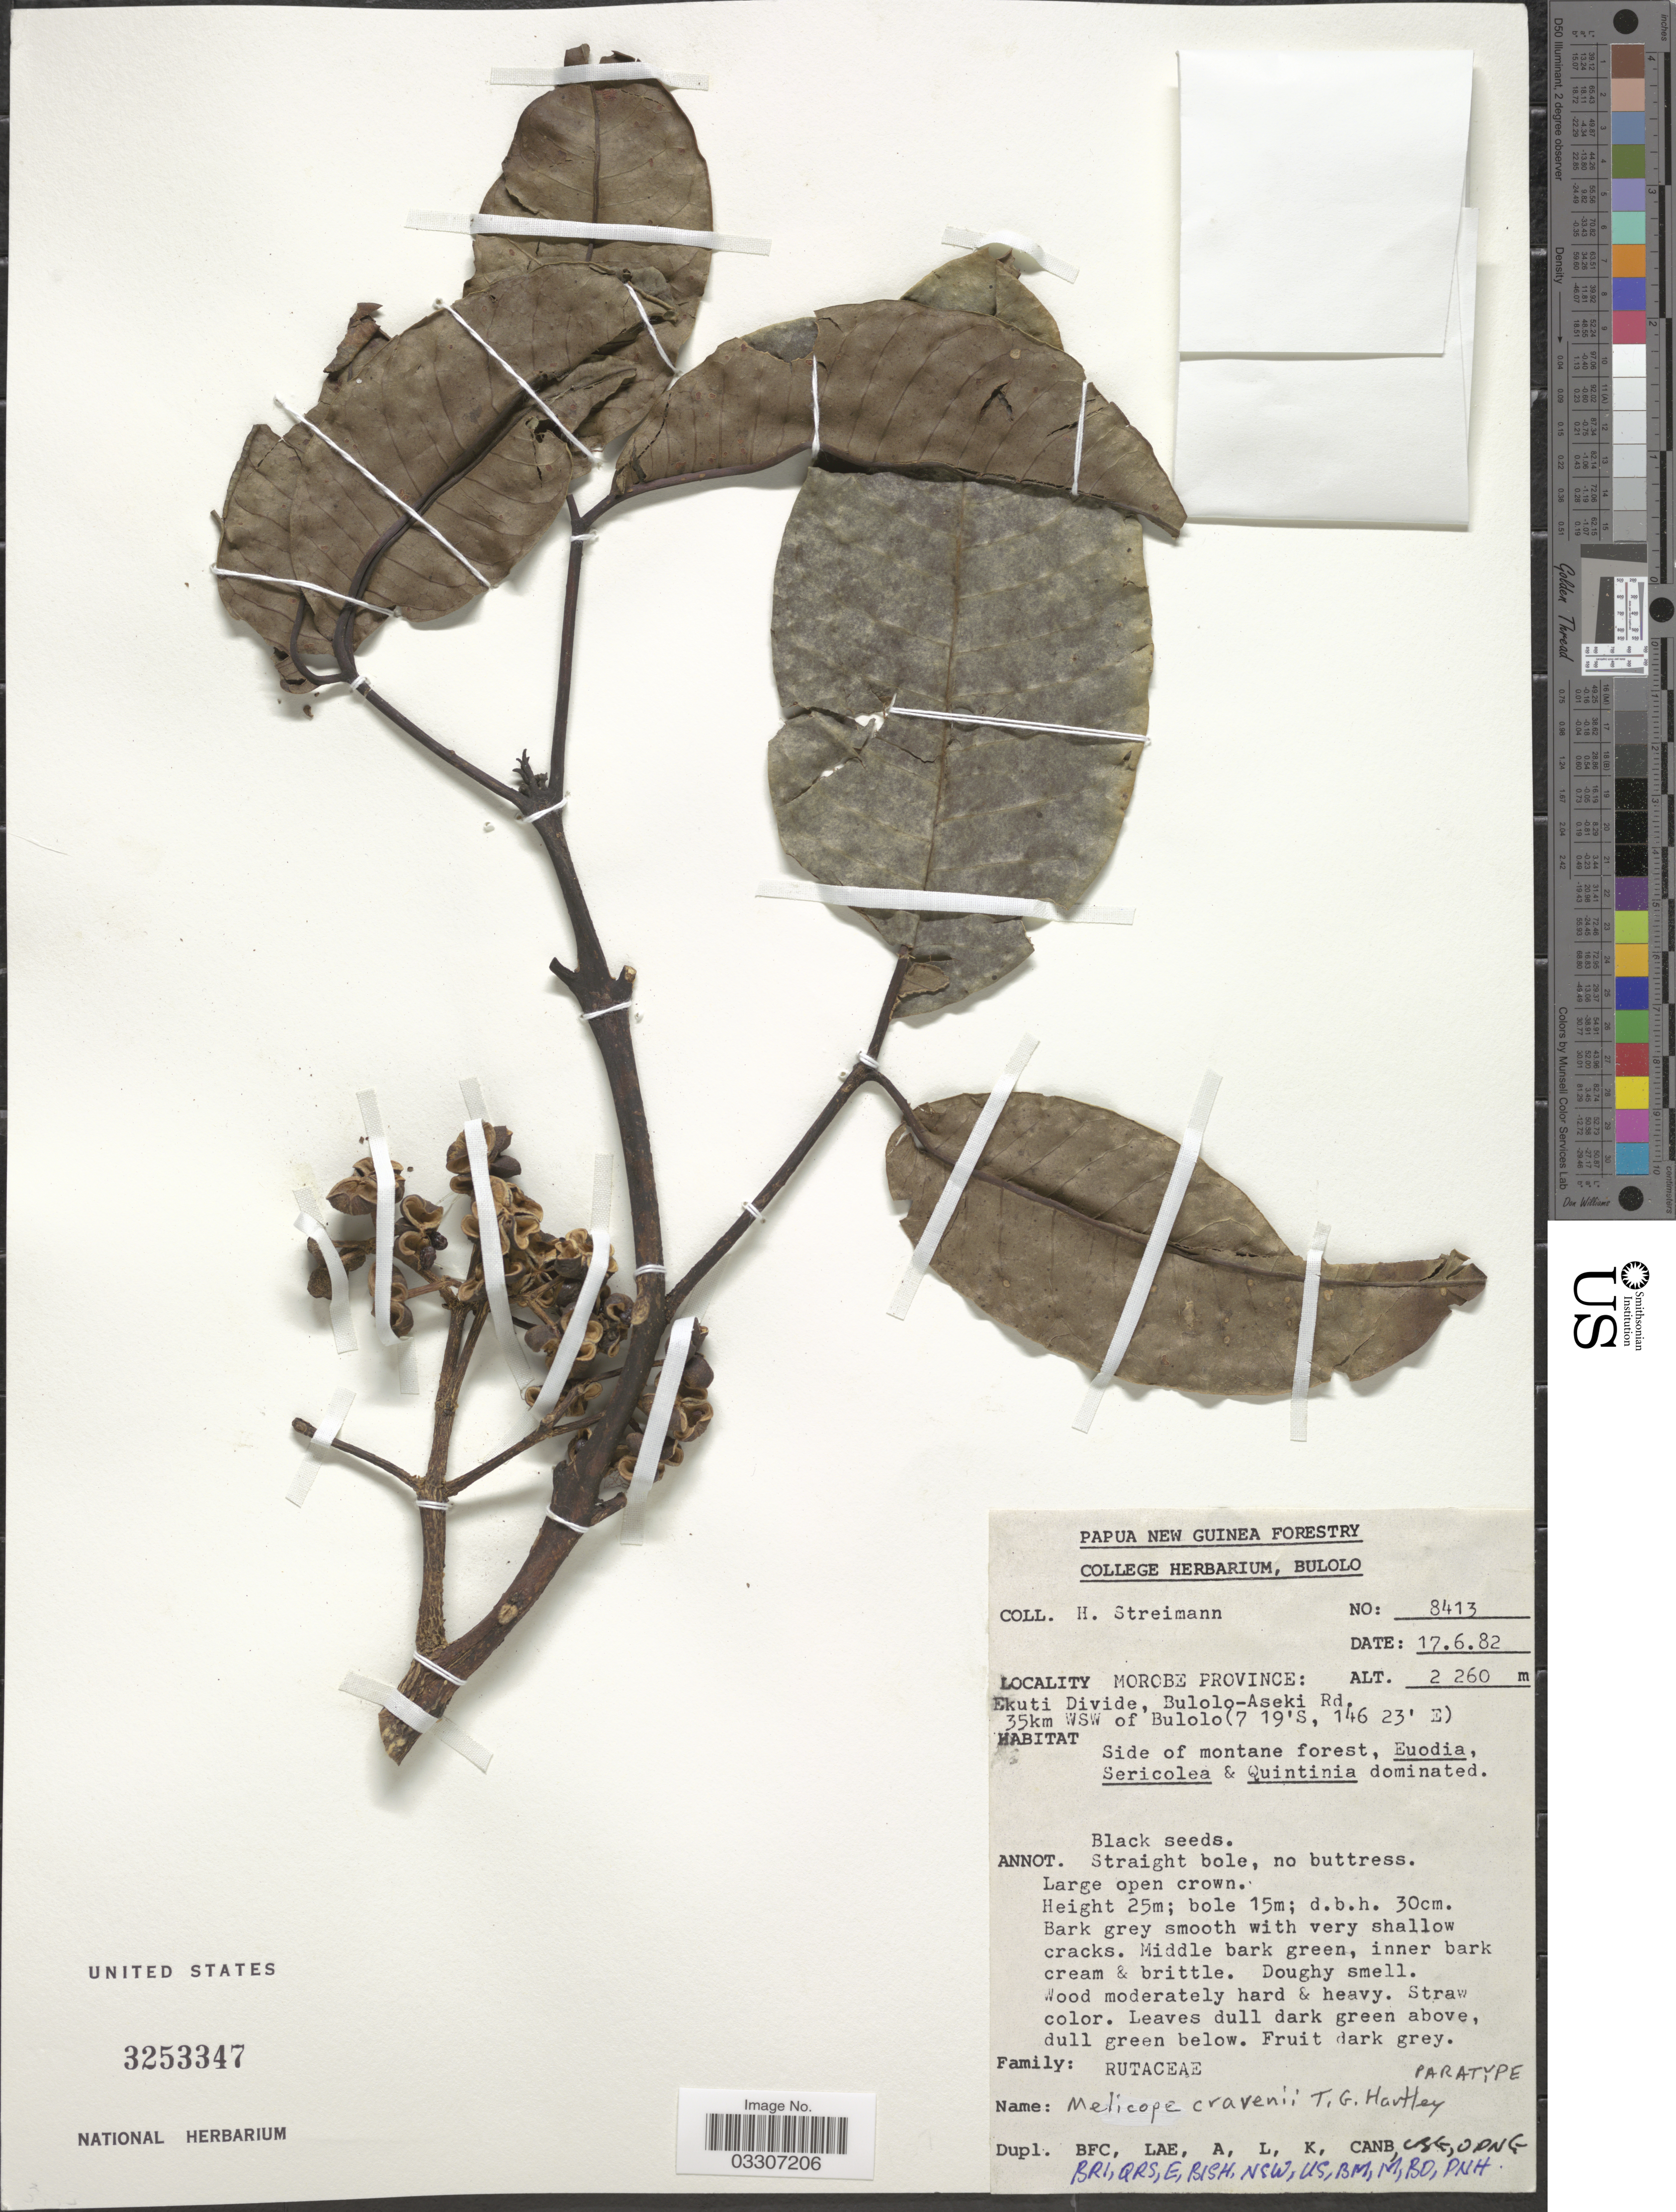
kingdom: Plantae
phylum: Tracheophyta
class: Magnoliopsida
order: Sapindales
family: Rutaceae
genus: Melicope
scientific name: Melicope cravenii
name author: T.G. Hartley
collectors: H. Streimann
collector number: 8413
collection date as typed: Transcribed d/m/y: 17/6/82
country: Papua New Guinea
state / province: Morobe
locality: Ekuti Divide, Bulolo-Aseki Rd. 35km WSW of Bulolo.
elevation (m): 2260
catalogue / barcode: US 3253347